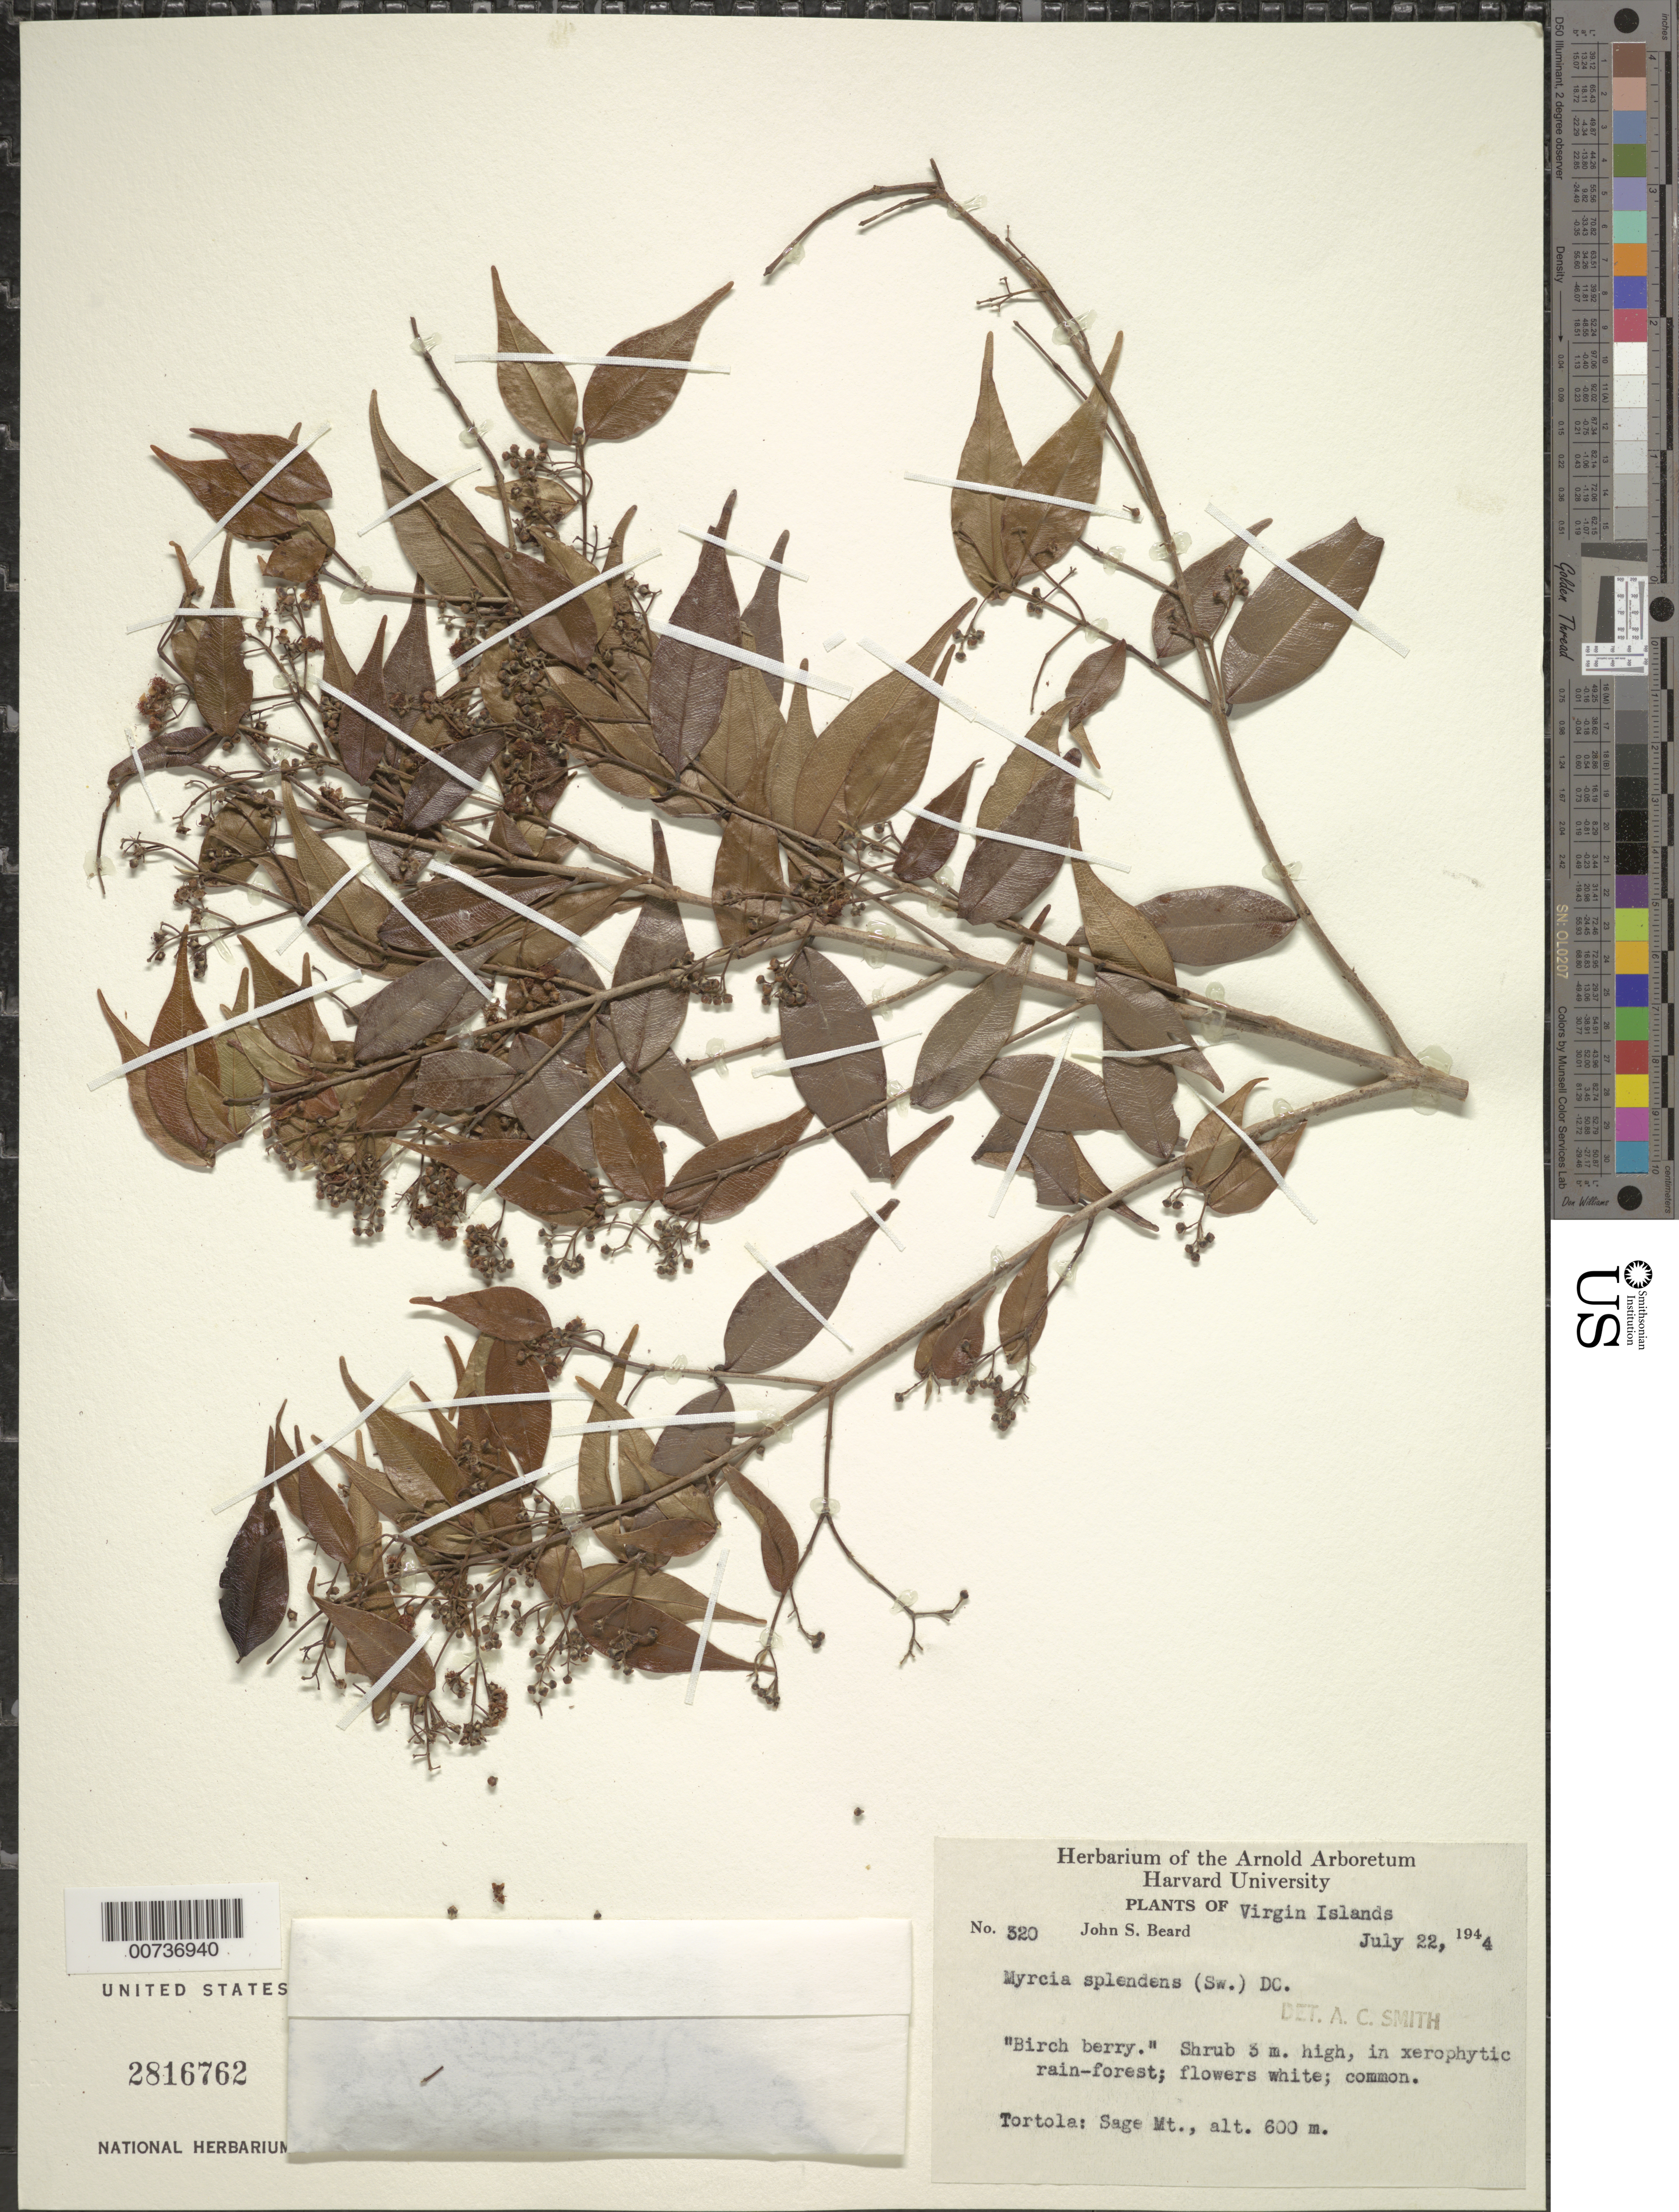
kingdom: Plantae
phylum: Tracheophyta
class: Magnoliopsida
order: Myrtales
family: Myrtaceae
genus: Myrcia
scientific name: Myrcia splendens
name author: (Sw.) DC.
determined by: Smith, A. C.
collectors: J. Beard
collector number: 320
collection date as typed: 22 Jul 1944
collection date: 1944-07-22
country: British Virgin Islands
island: Tortola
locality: Sage Mountain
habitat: In xerophytic rain-forest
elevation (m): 600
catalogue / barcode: US 2816762